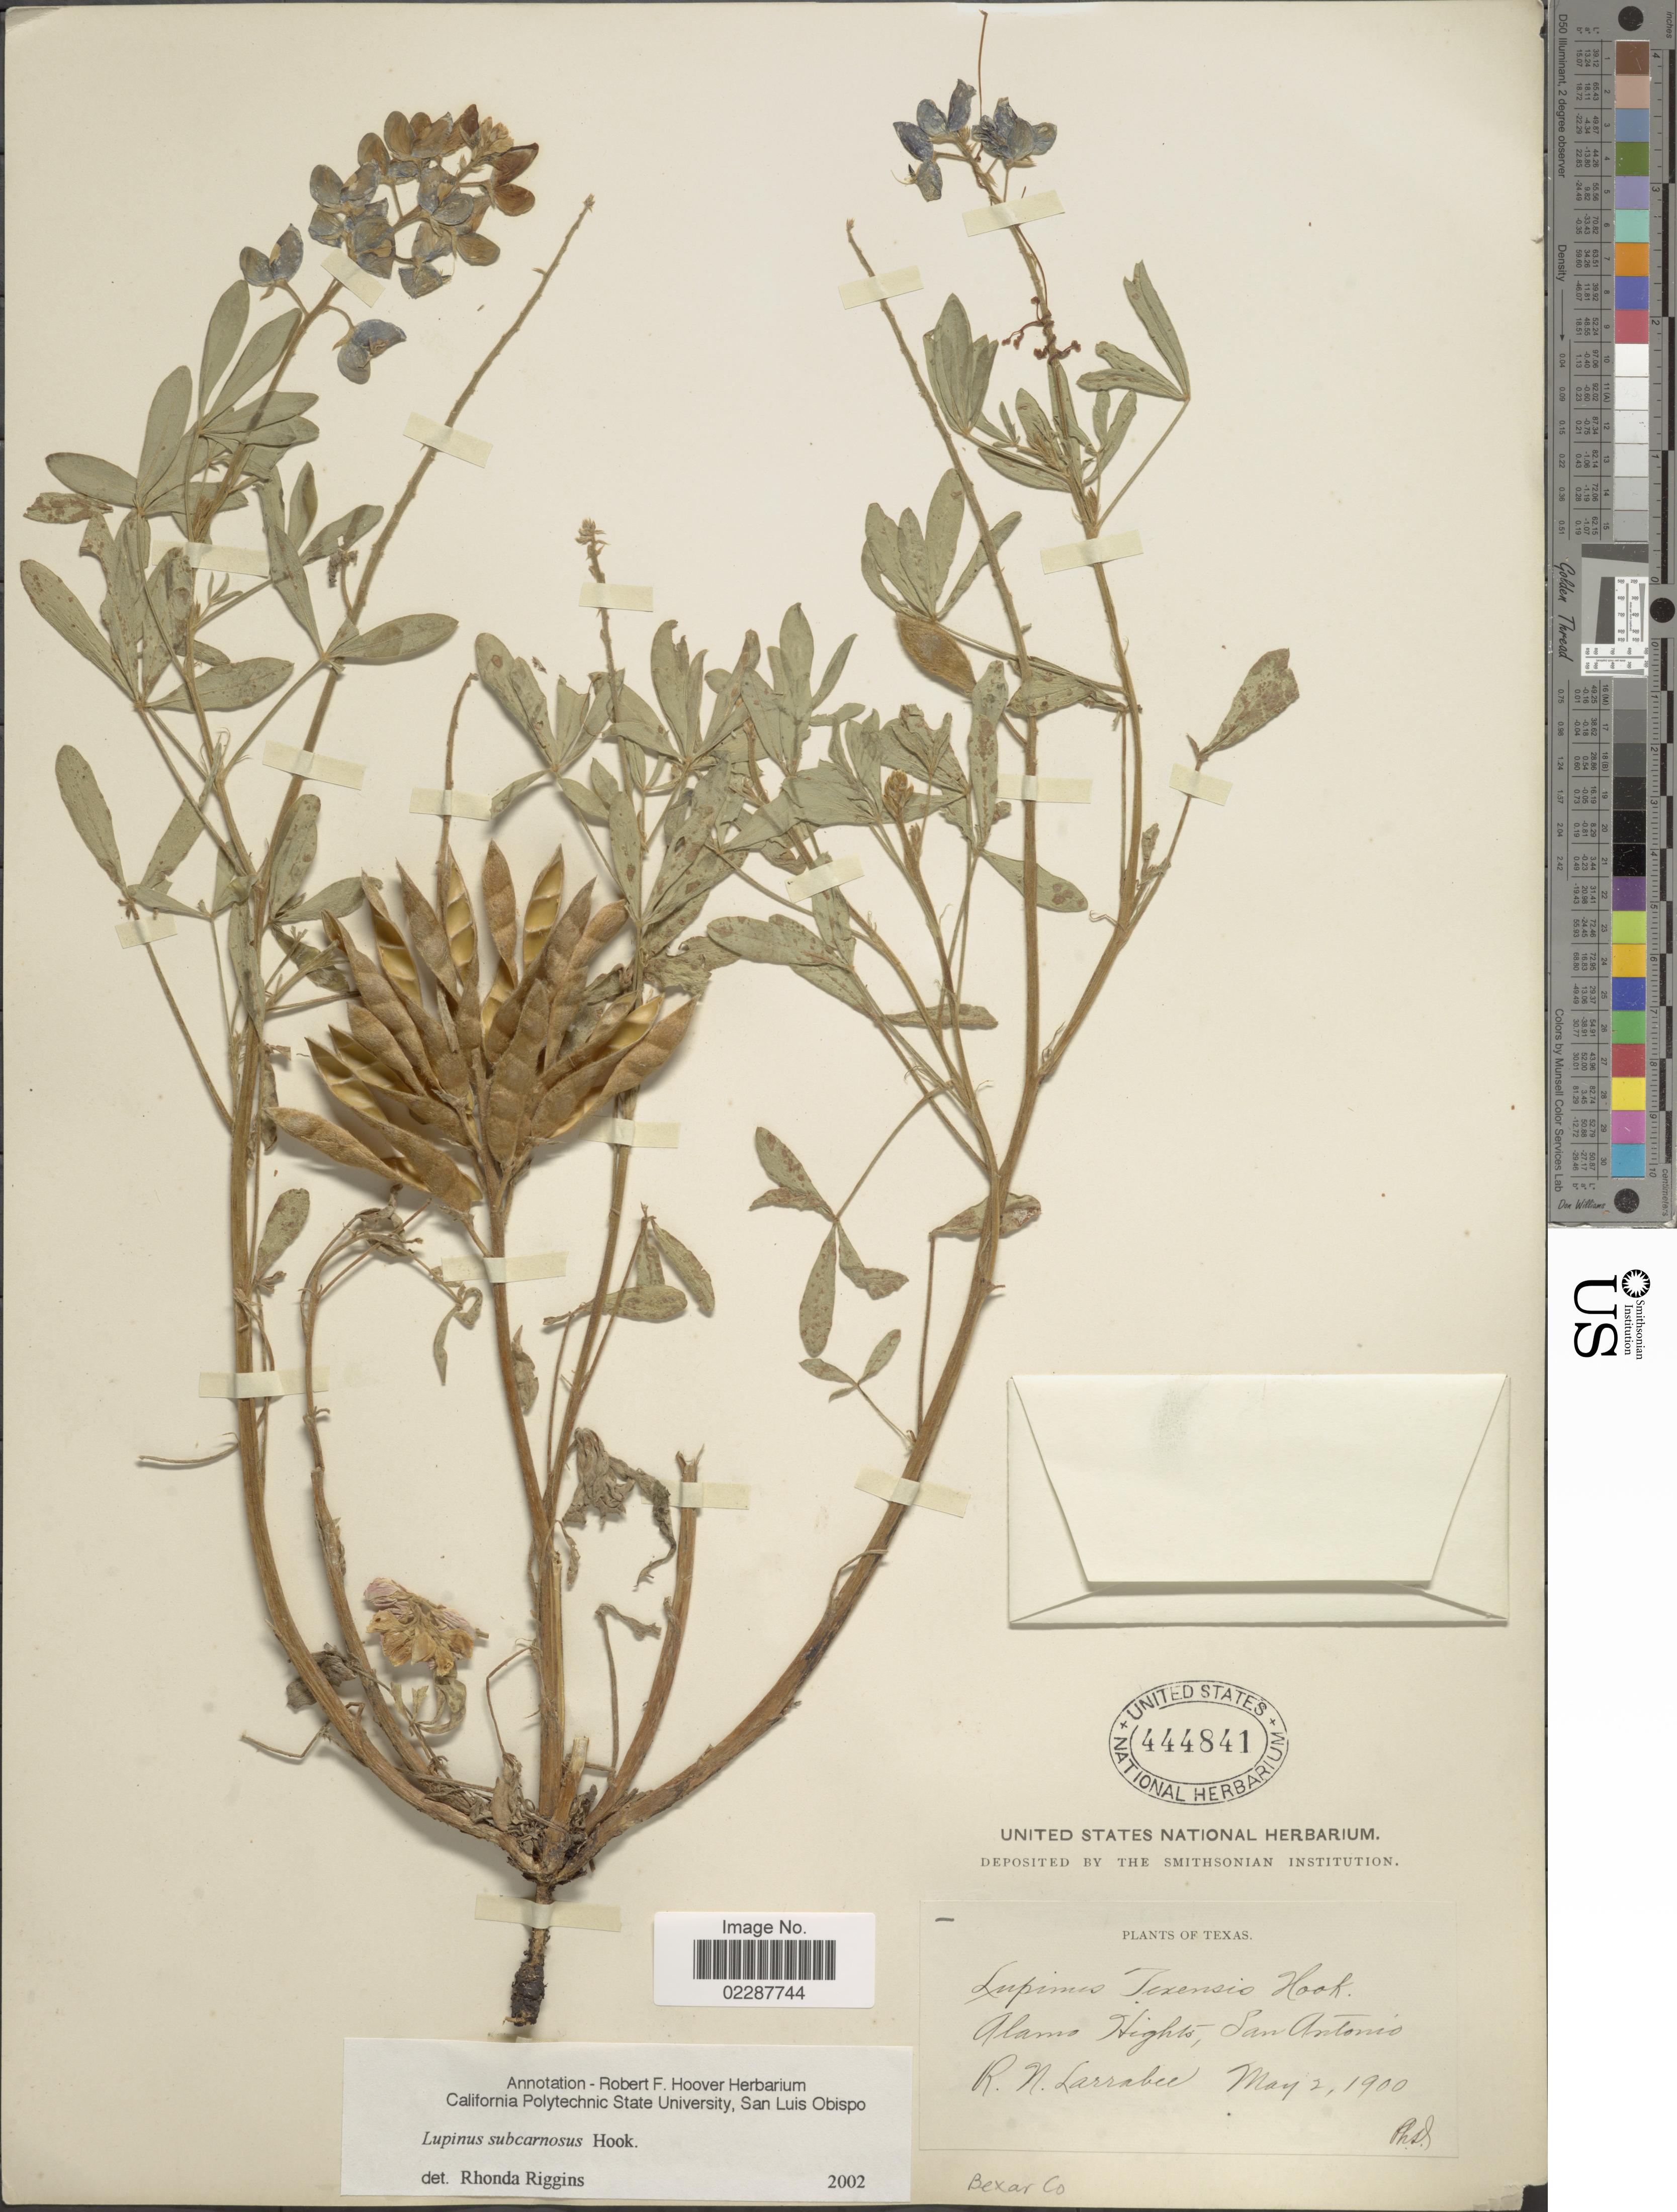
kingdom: Plantae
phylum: Tracheophyta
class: Magnoliopsida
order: Fabales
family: Fabaceae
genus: Lupinus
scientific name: Lupinus subcarnosus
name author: Hook.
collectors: R. Larrabee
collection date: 1900-05-02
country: United States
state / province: Texas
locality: Alamo Hights, San Antonio, Bexar Co.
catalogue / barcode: US 444841